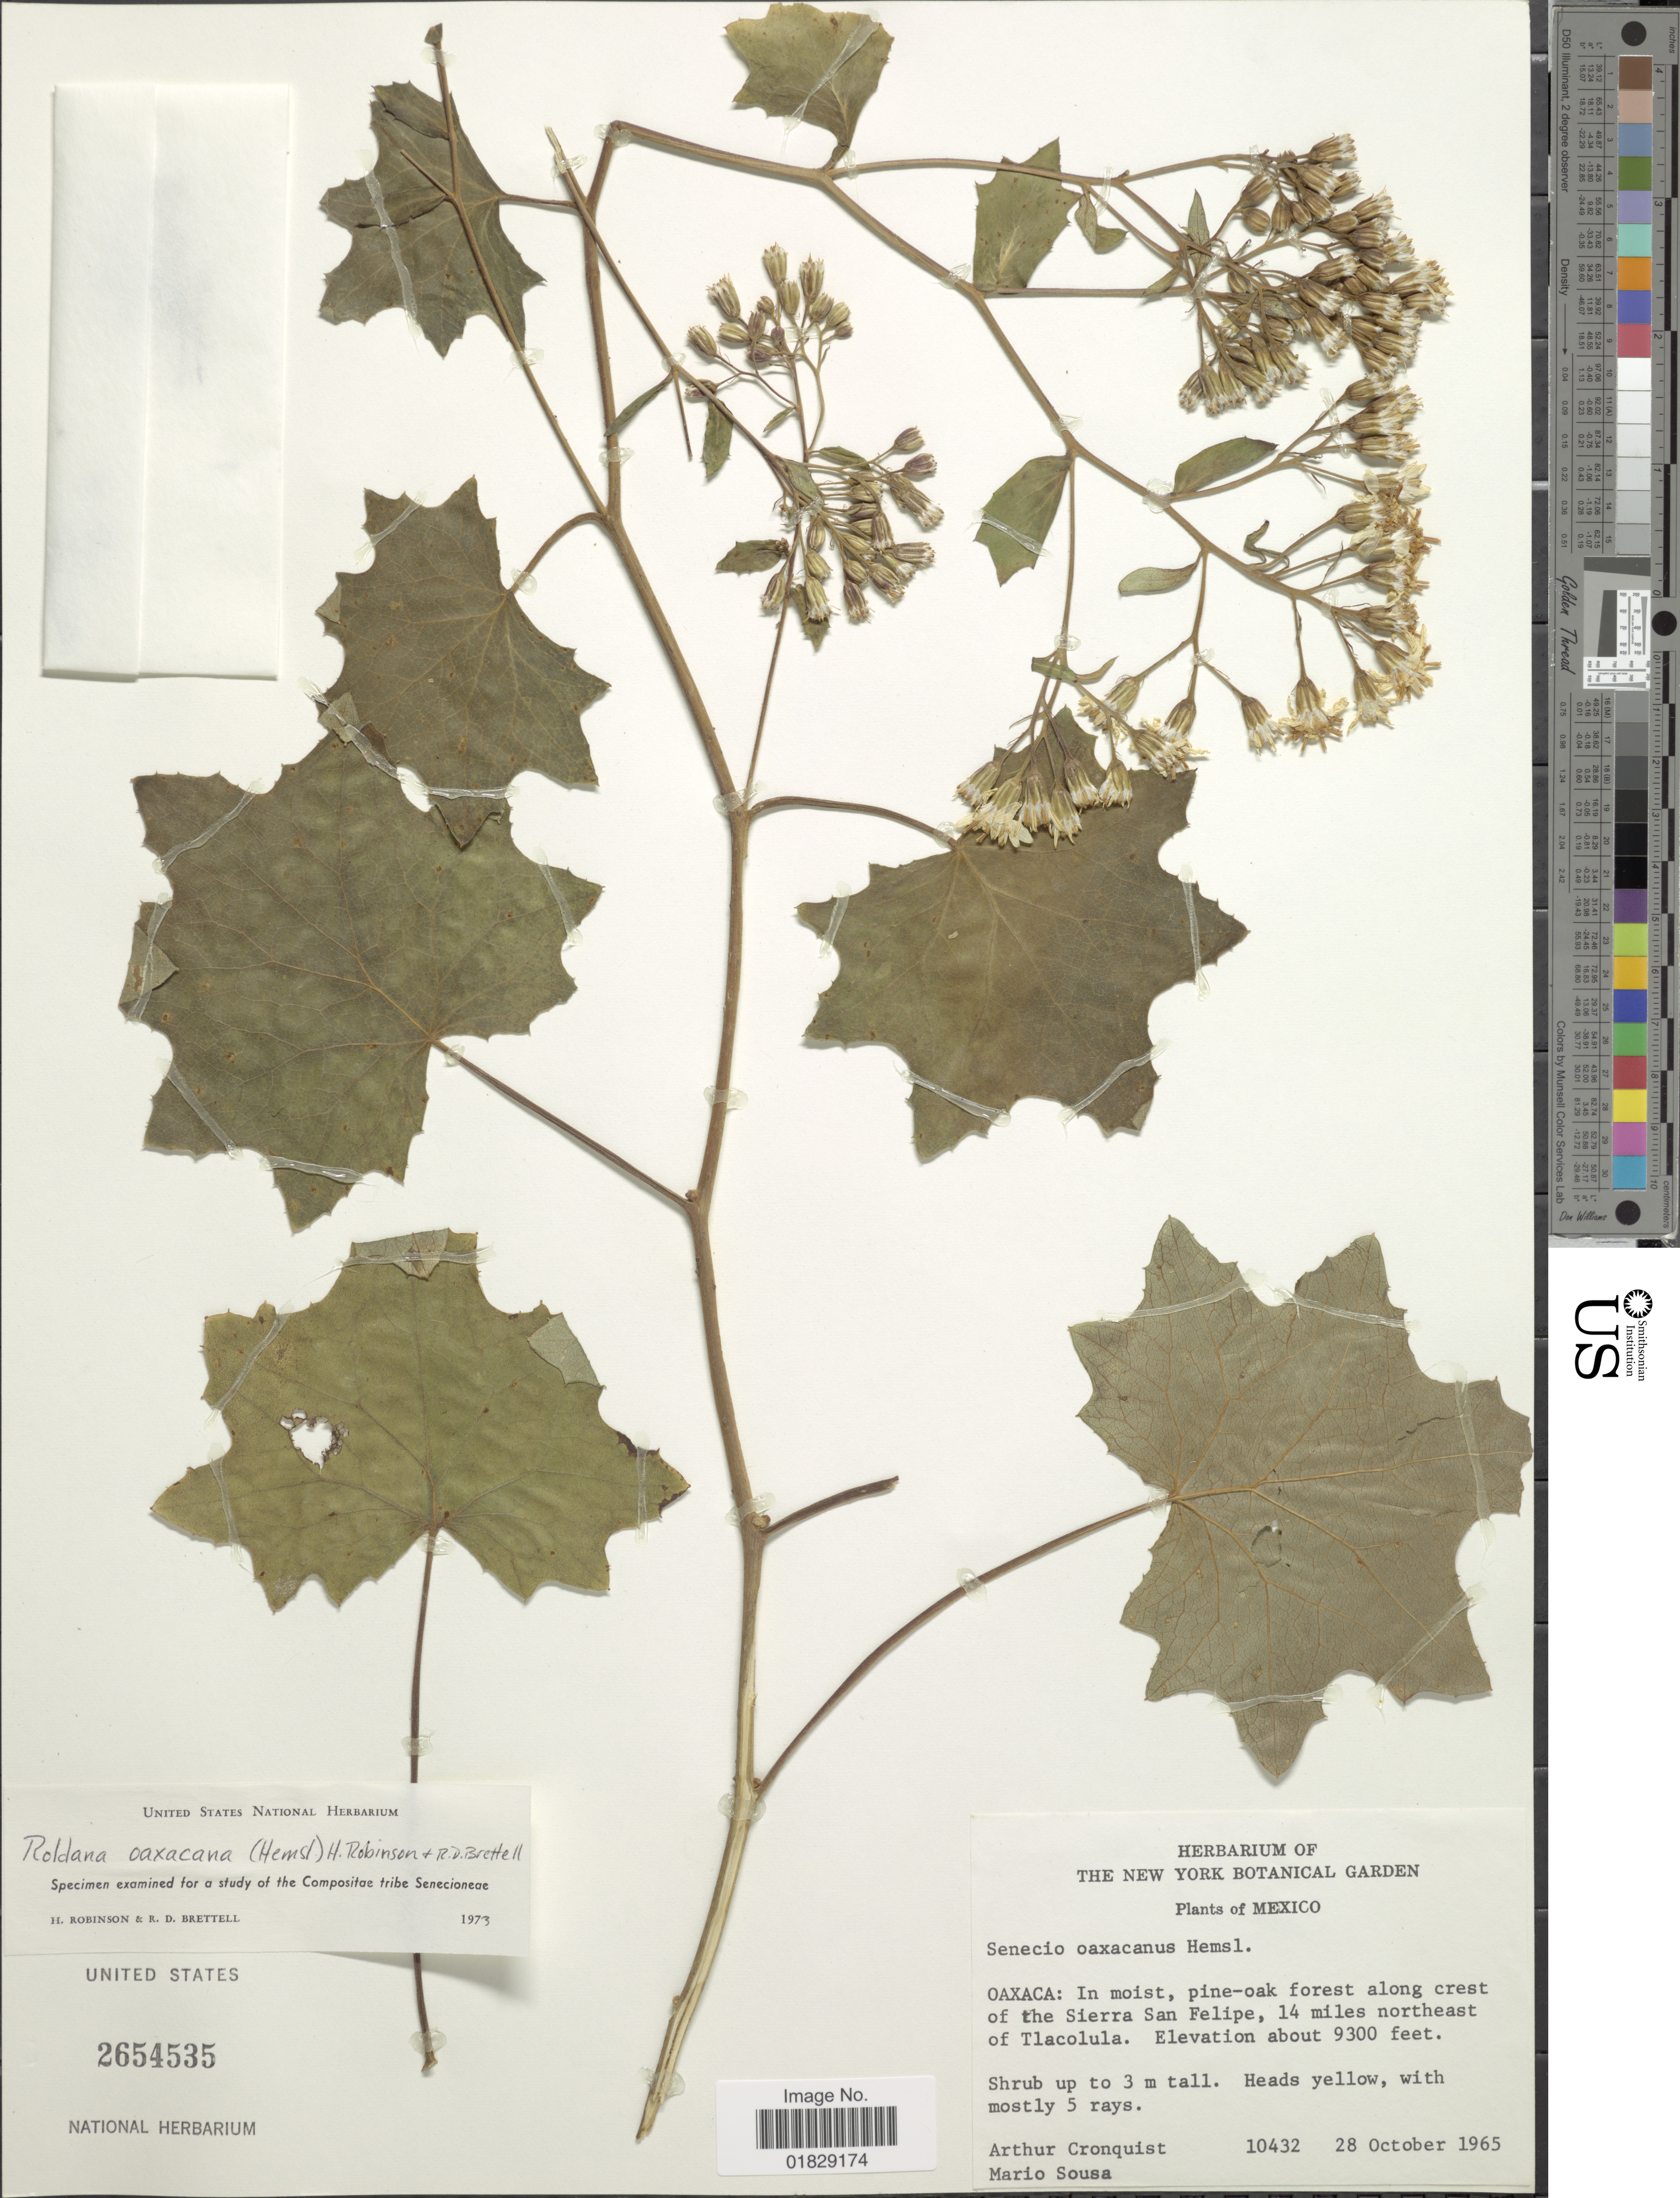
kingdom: Plantae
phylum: Tracheophyta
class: Magnoliopsida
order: Asterales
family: Asteraceae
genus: Roldana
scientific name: Roldana oaxacana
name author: (Hemsl.) H. Rob. & Brettell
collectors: A. J. Cronquist & M. Sousa S.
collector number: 10432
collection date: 1965-10-28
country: Mexico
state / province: Oaxaca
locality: Oaxaca: In moist, pine-oak forest along crest of the Sierra San Felipe, 14 miles northeast of Tlacolula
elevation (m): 2835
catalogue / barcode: US 2654535